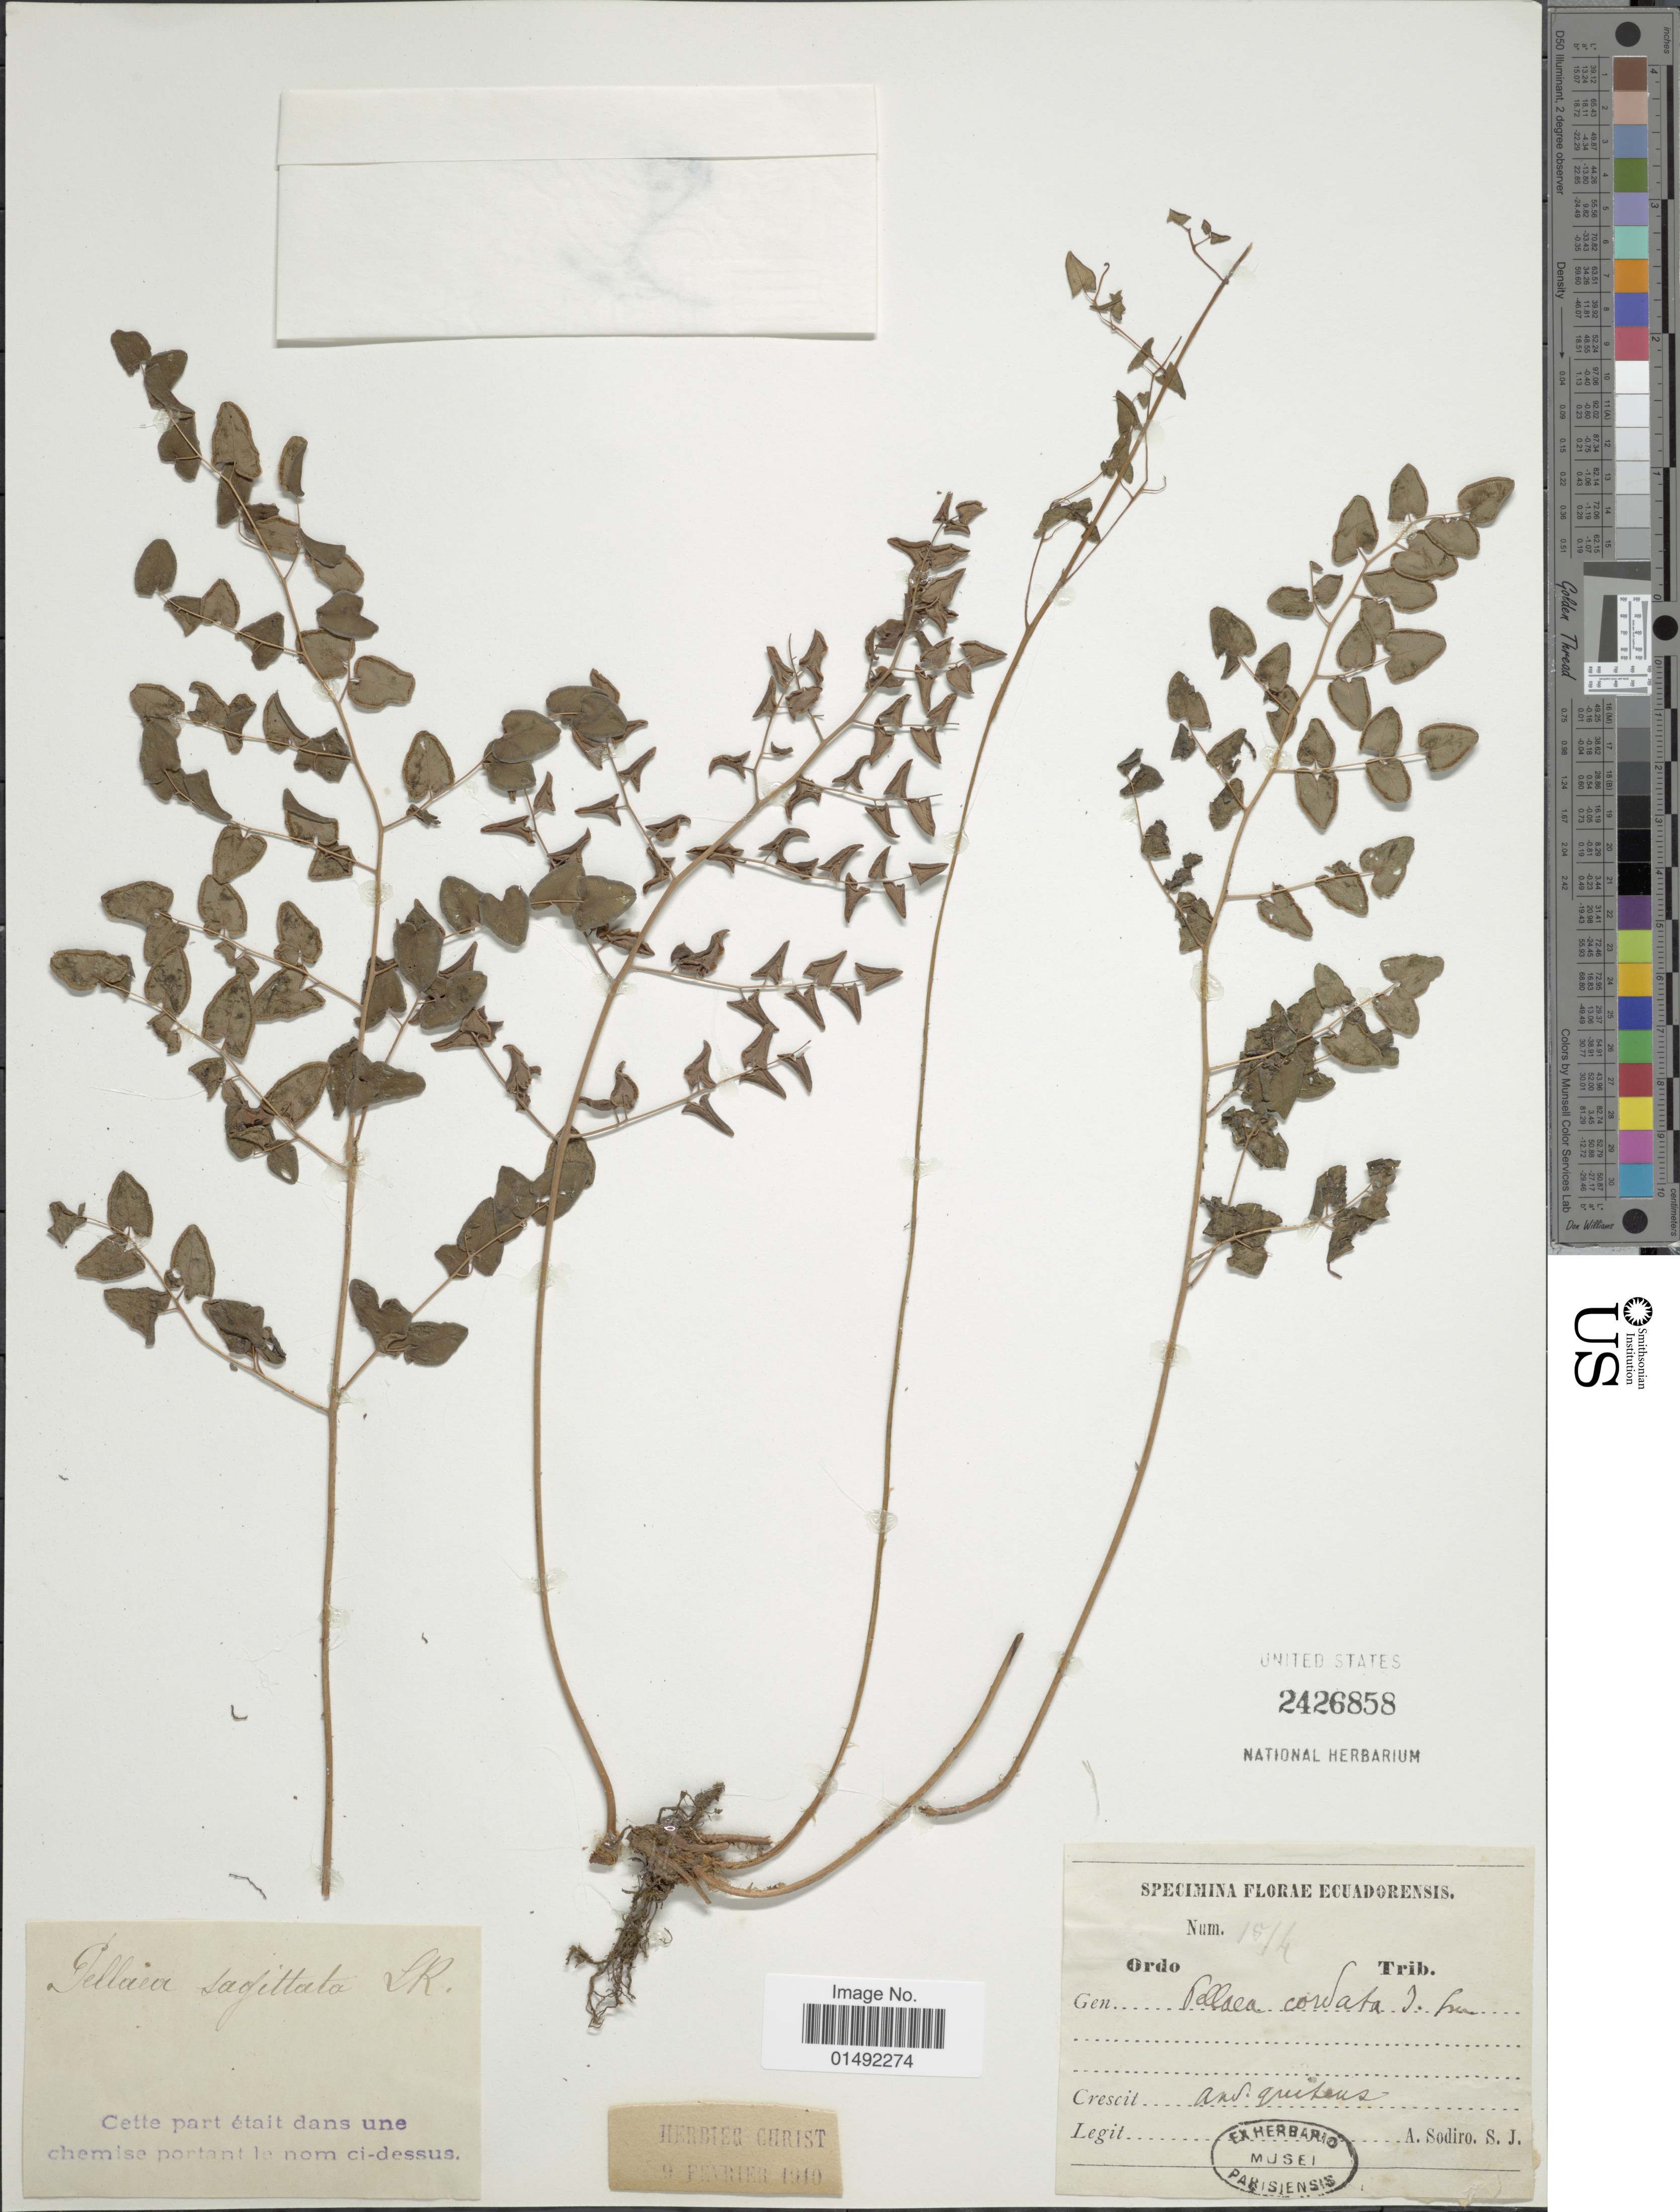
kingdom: Plantae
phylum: Tracheophyta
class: Polypodiopsida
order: Polypodiales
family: Pteridaceae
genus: Pellaea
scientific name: Pellaea sagittata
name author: (Cav.) Link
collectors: A. Sodiro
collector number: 15/4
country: Ecuador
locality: Ad quiteus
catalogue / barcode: US 2426858